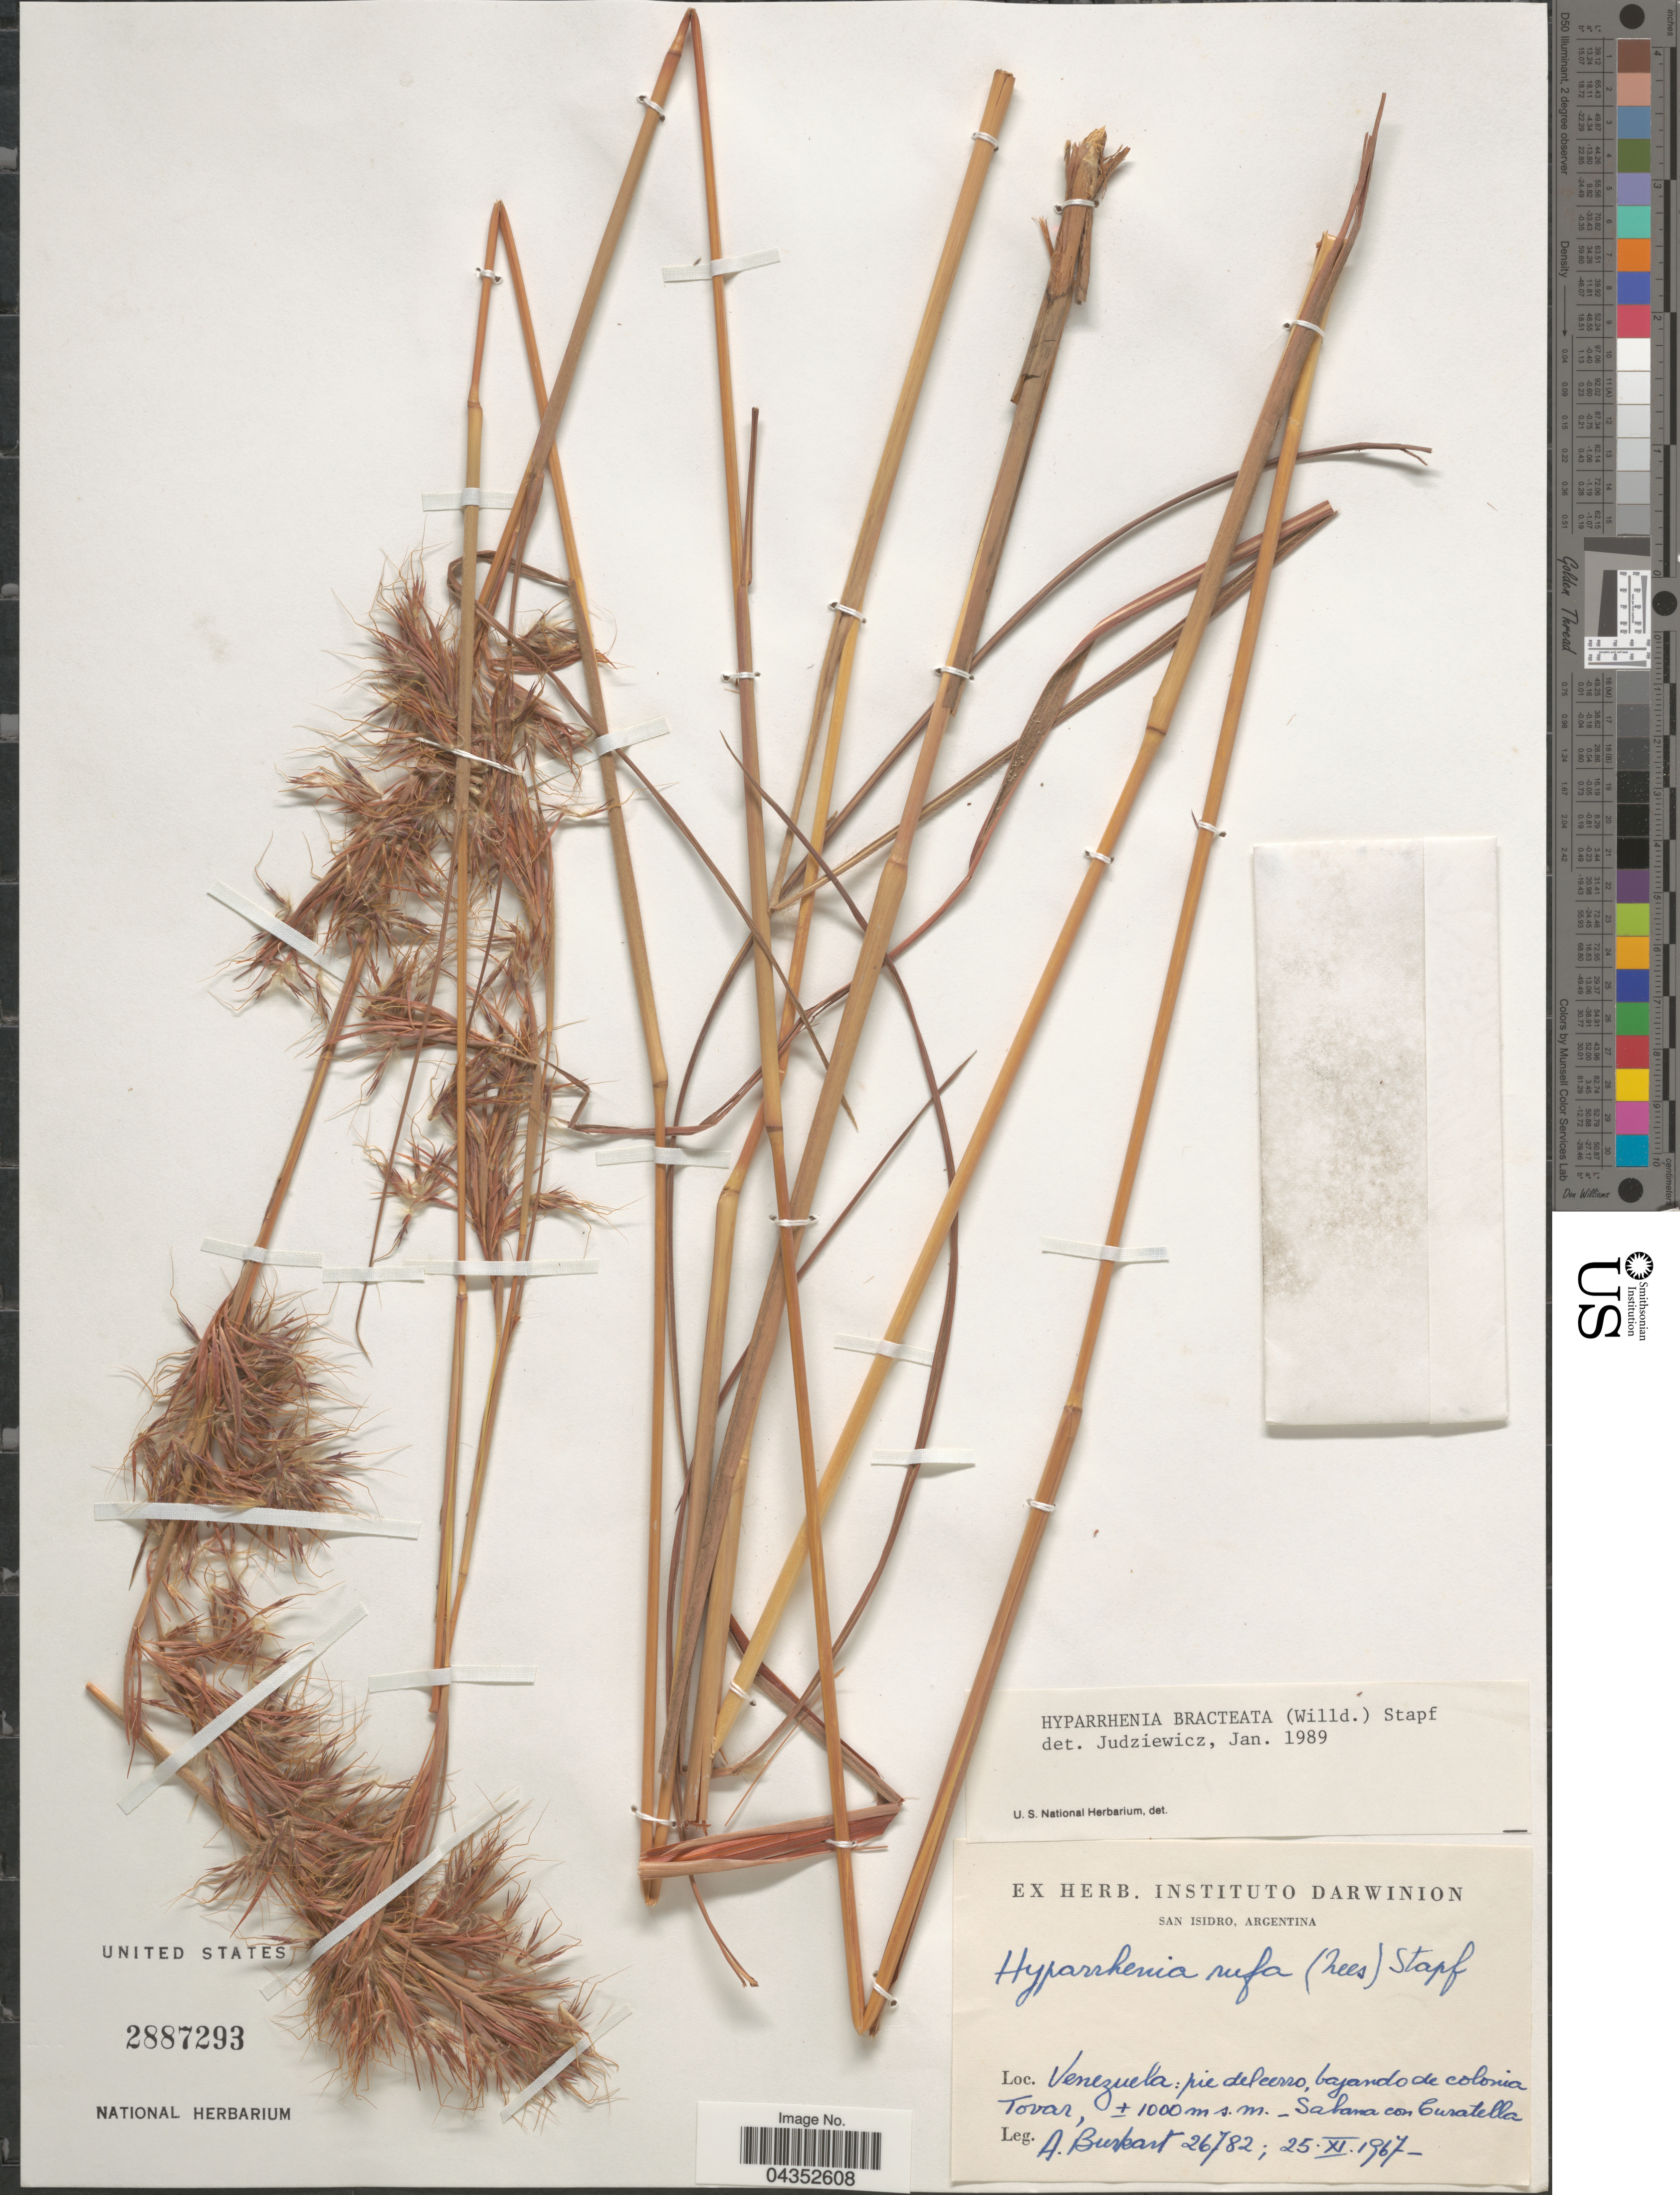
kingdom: Plantae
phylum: Tracheophyta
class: Liliopsida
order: Poales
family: Poaceae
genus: Hyparrhenia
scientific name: Hyparrhenia bracteata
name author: (Humb. & Bonpl.) Stapf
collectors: A. E. Burkart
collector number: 26782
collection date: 1967-11-25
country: Venezuela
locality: Pie del cerro, bajando de colonia Tovar. Sabana con Curatella.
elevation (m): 1000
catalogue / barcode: US 2887293